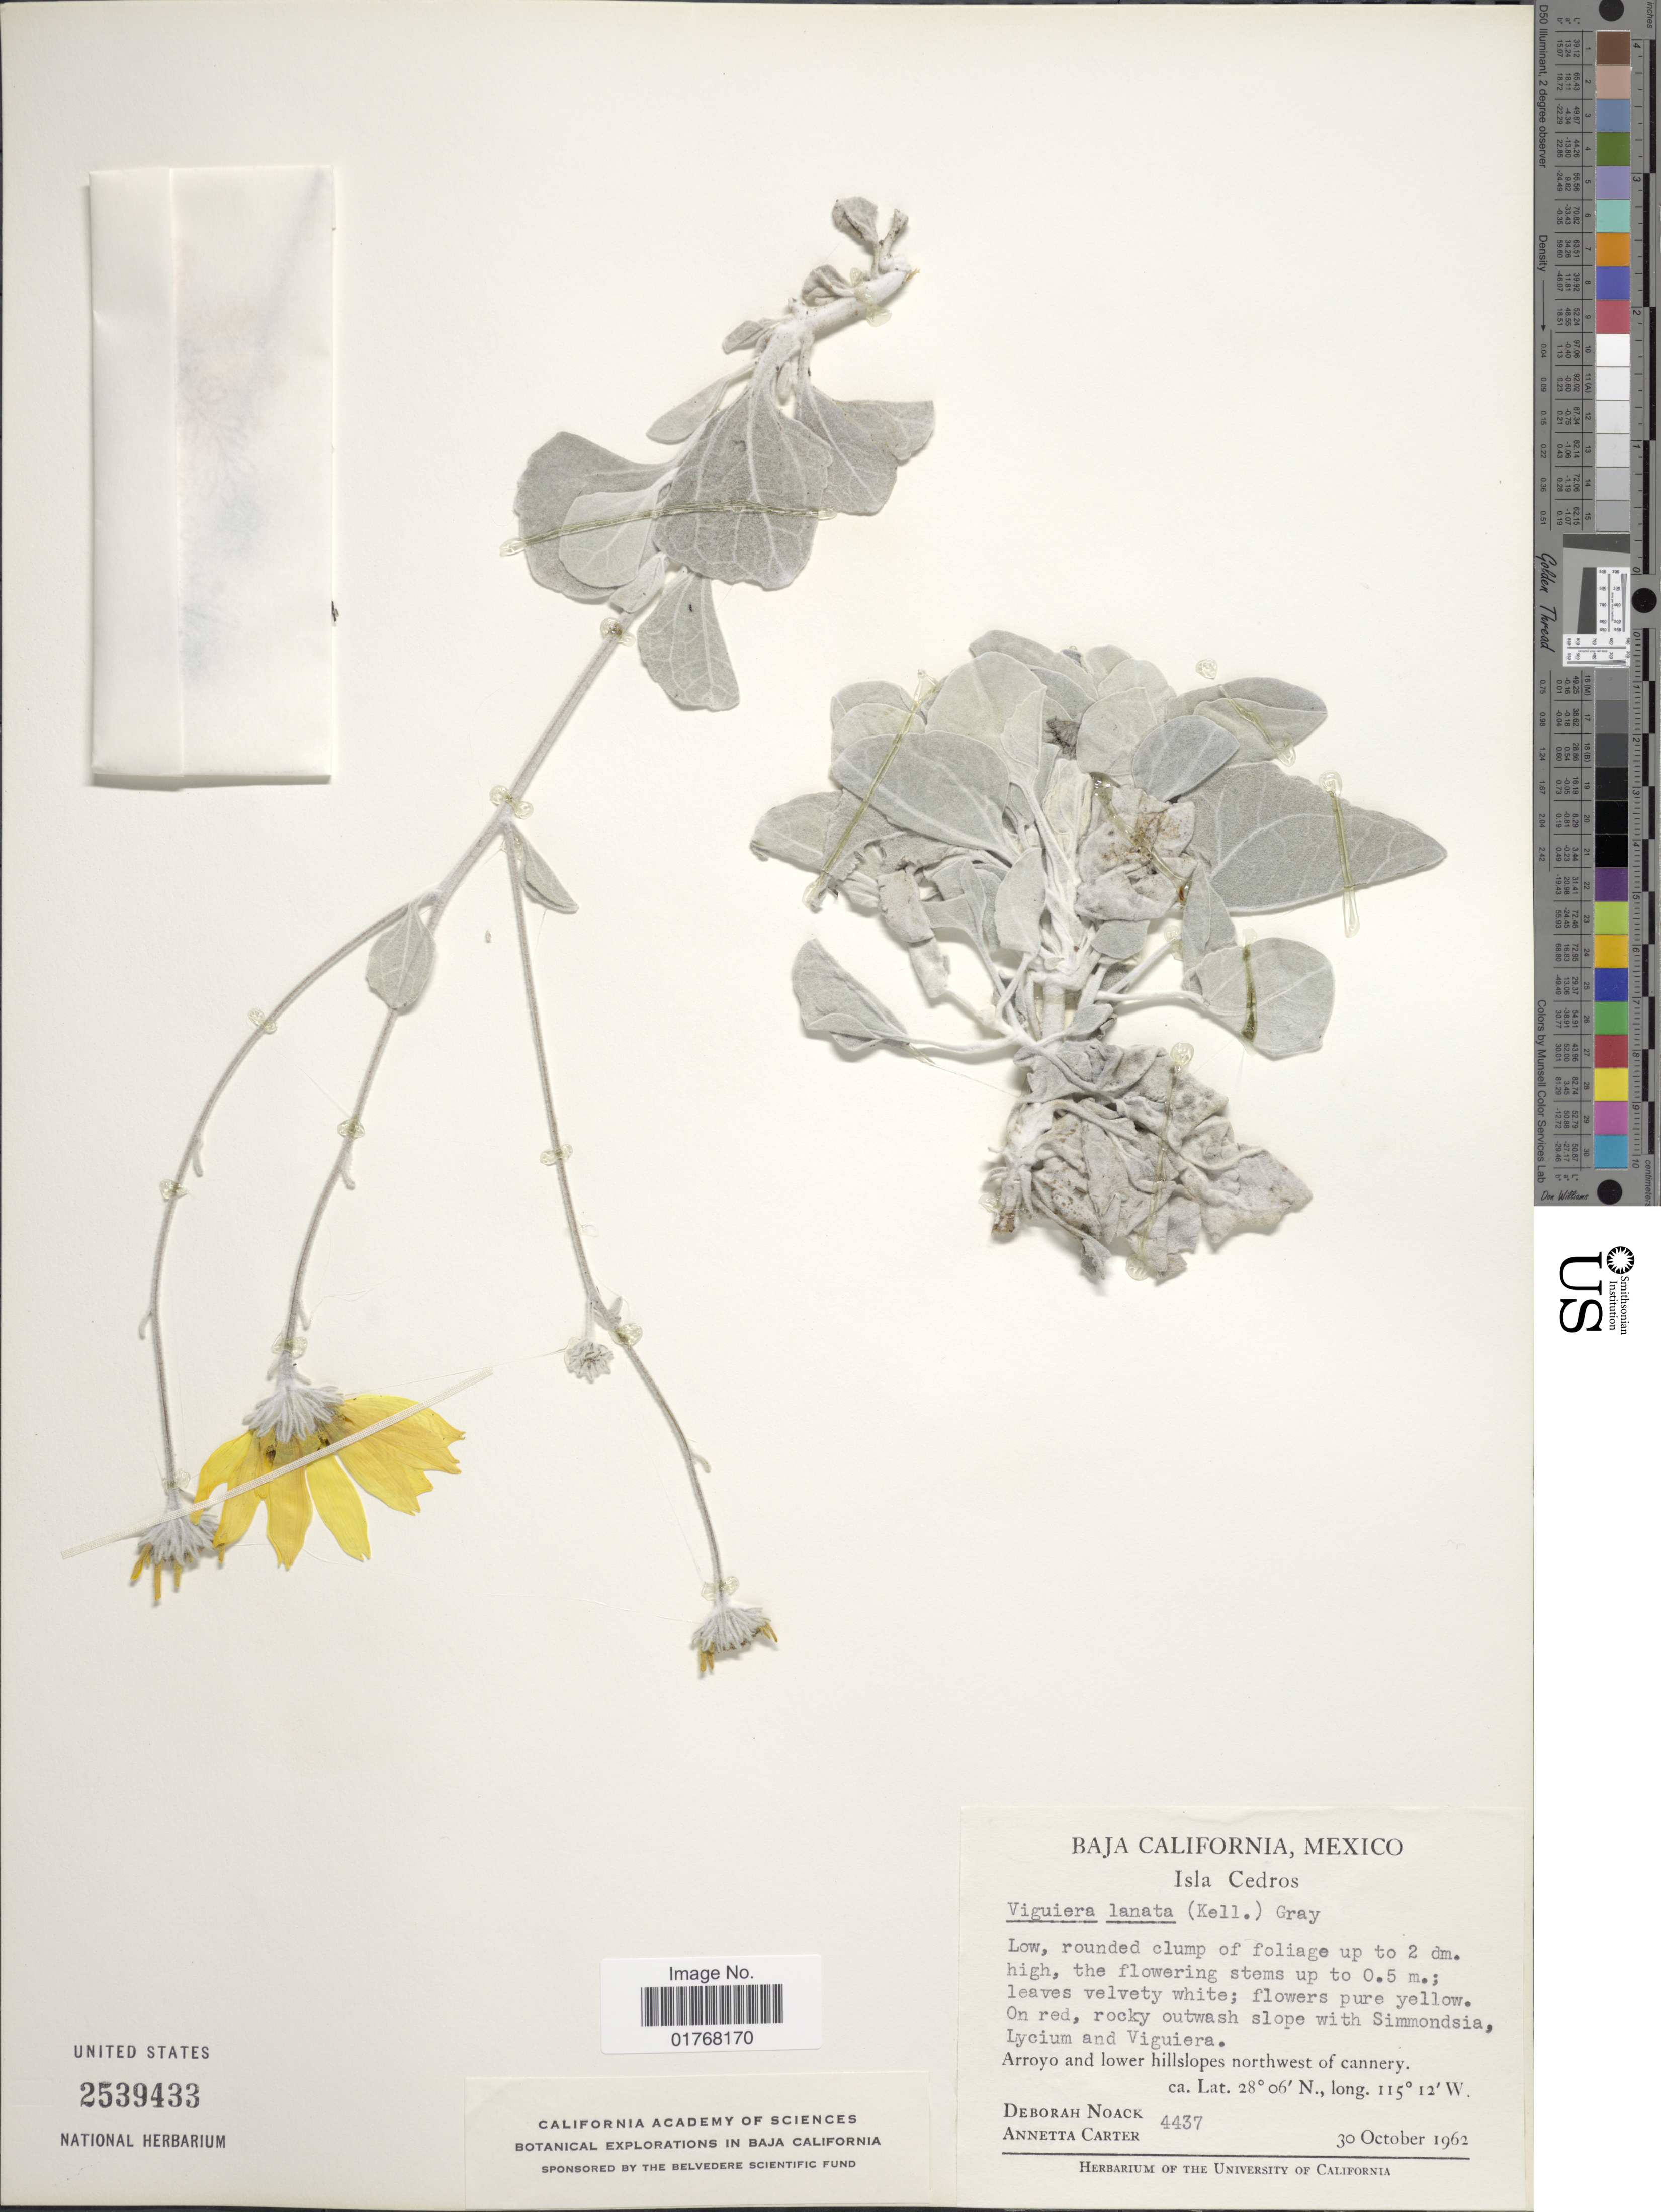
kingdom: Plantae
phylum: Tracheophyta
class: Magnoliopsida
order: Asterales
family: Asteraceae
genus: Viguiera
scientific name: Viguiera lanata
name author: (Kellogg) A. Gray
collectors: Noack, D. & A. Carter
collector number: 4437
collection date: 1962-10-30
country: Mexico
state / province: Baja California Sur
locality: Isla Cedros, Arroyo and lower hillslopes northwest of cannery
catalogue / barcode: US 2539433